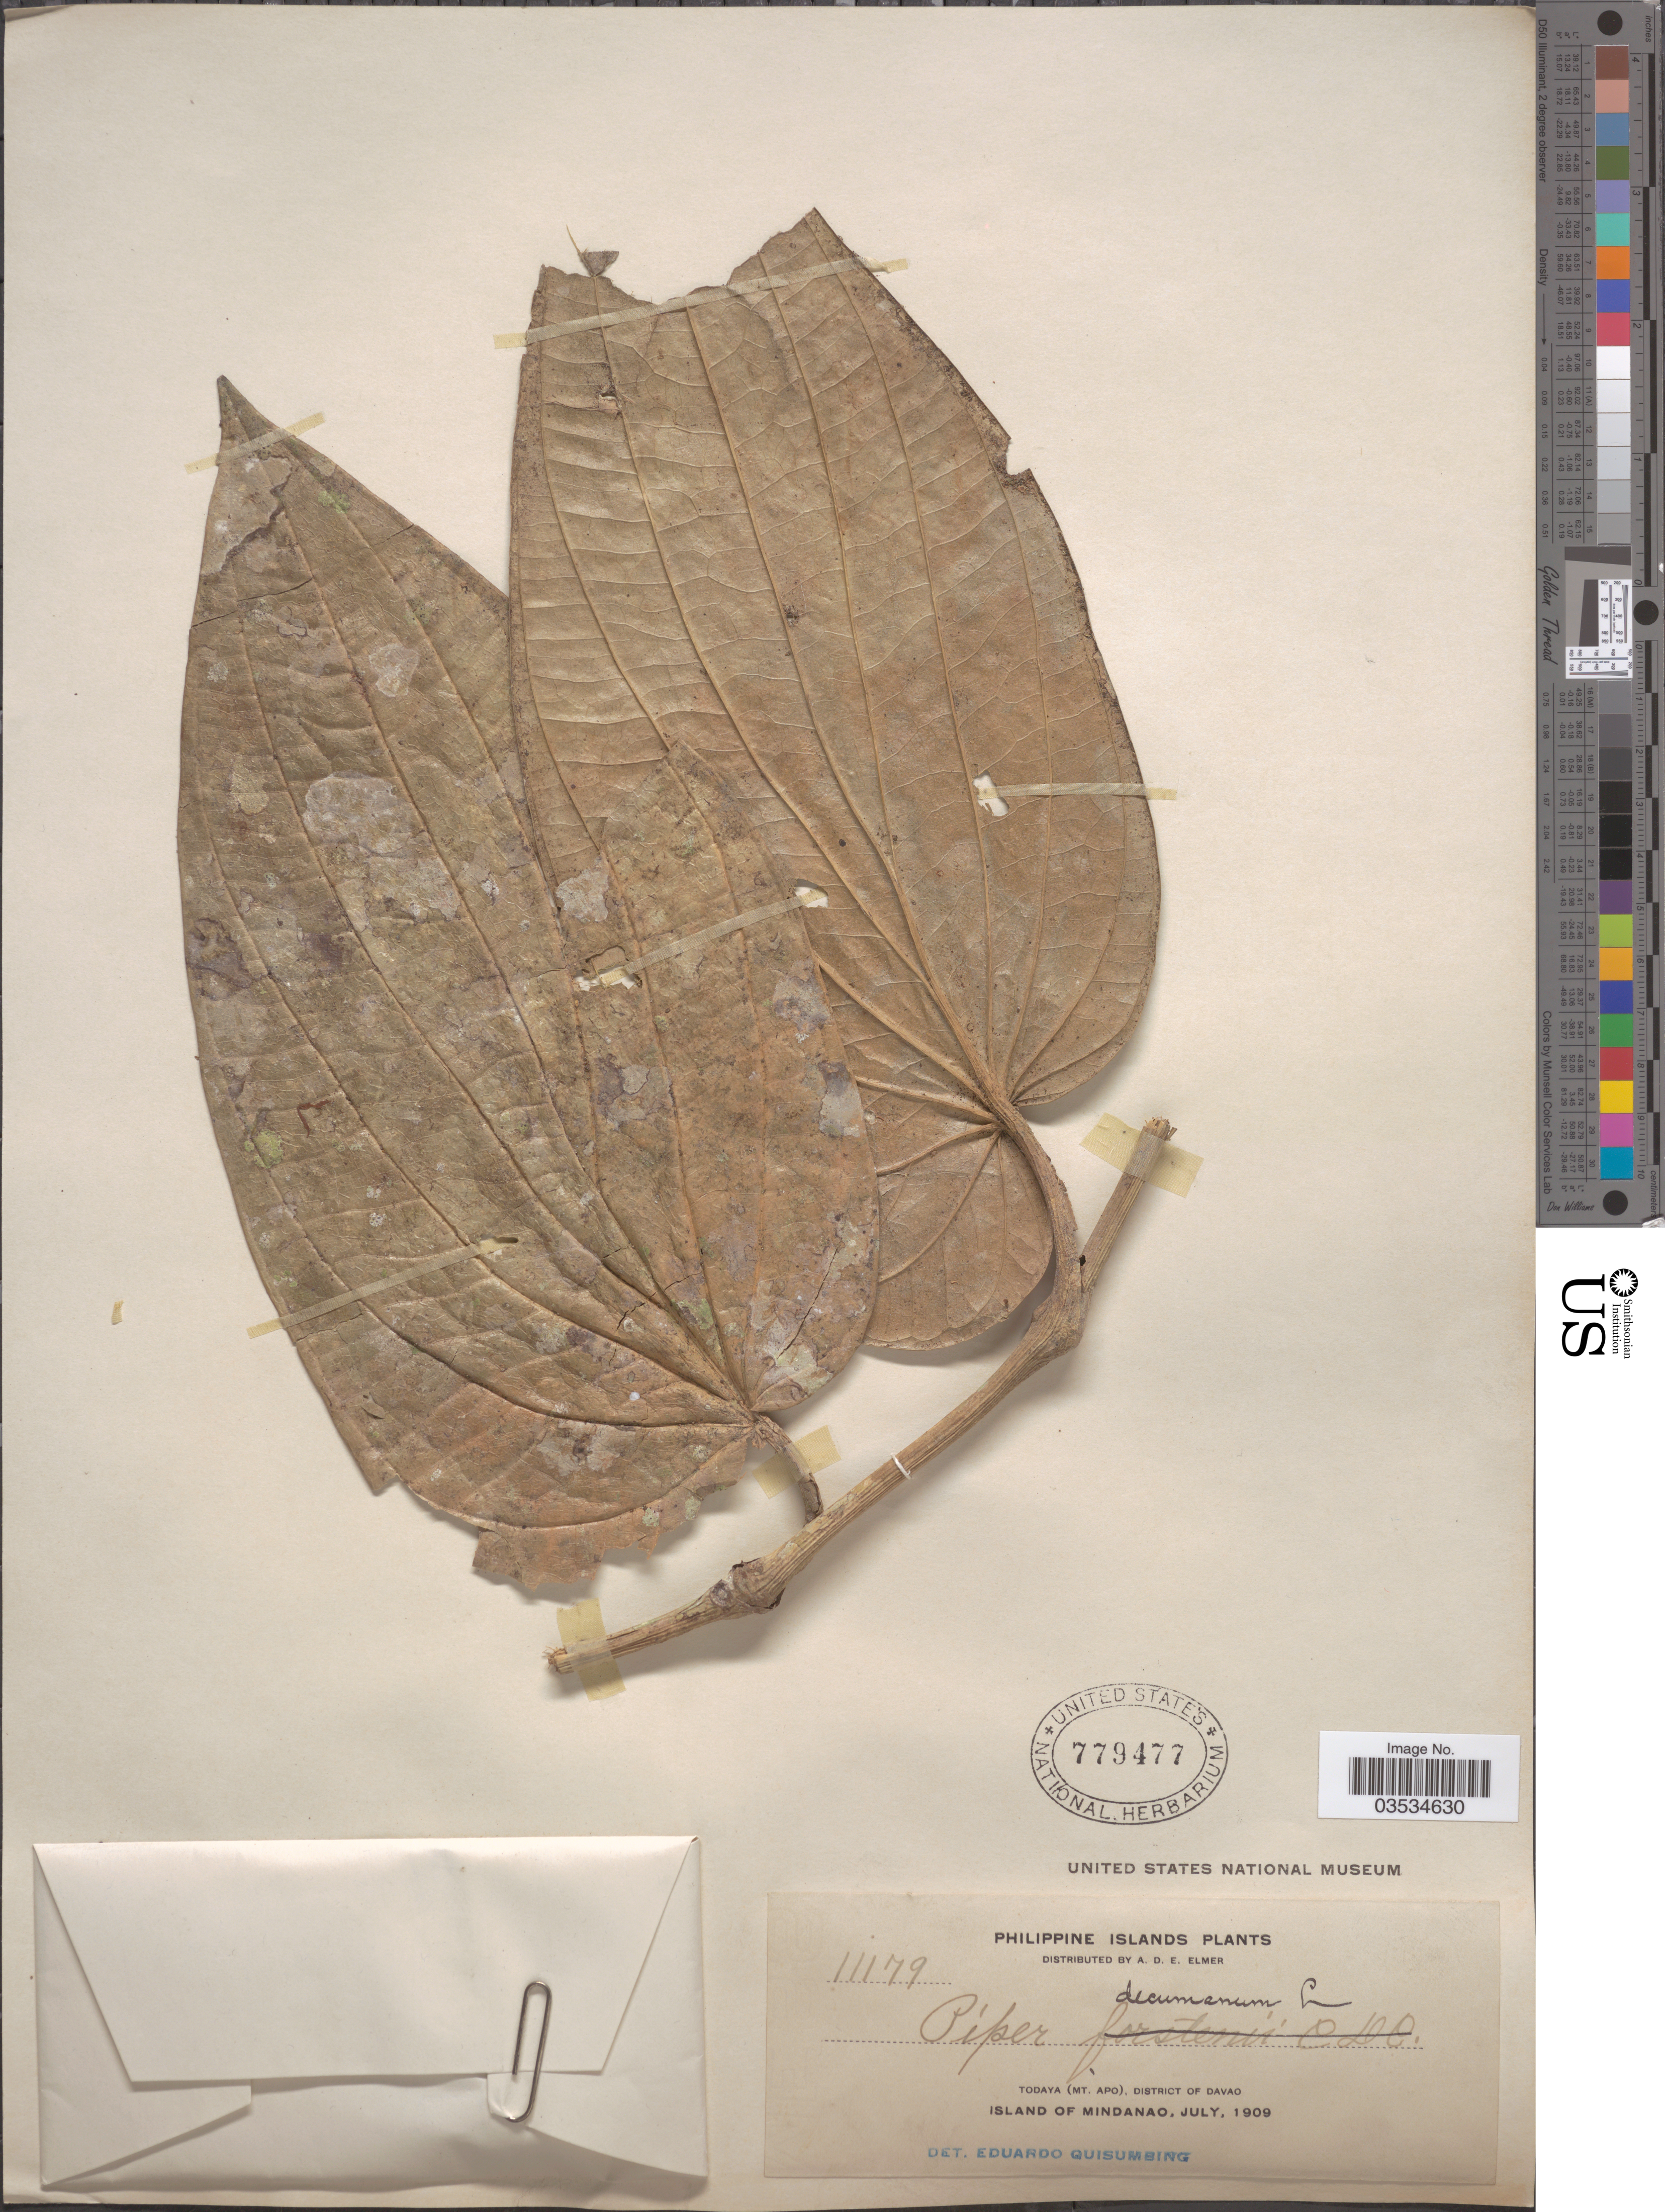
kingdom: Plantae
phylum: Tracheophyta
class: Magnoliopsida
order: Piperales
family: Piperaceae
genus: Piper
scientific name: Piper decumanum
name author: (Rumph.) L.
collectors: A. D. E. Elmer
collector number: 11179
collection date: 1909-07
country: Philippines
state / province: Davao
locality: Philippine Islands. Todaya (Mt. Apo), District of Davao. Island of Mindanao.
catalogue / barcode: US 779477